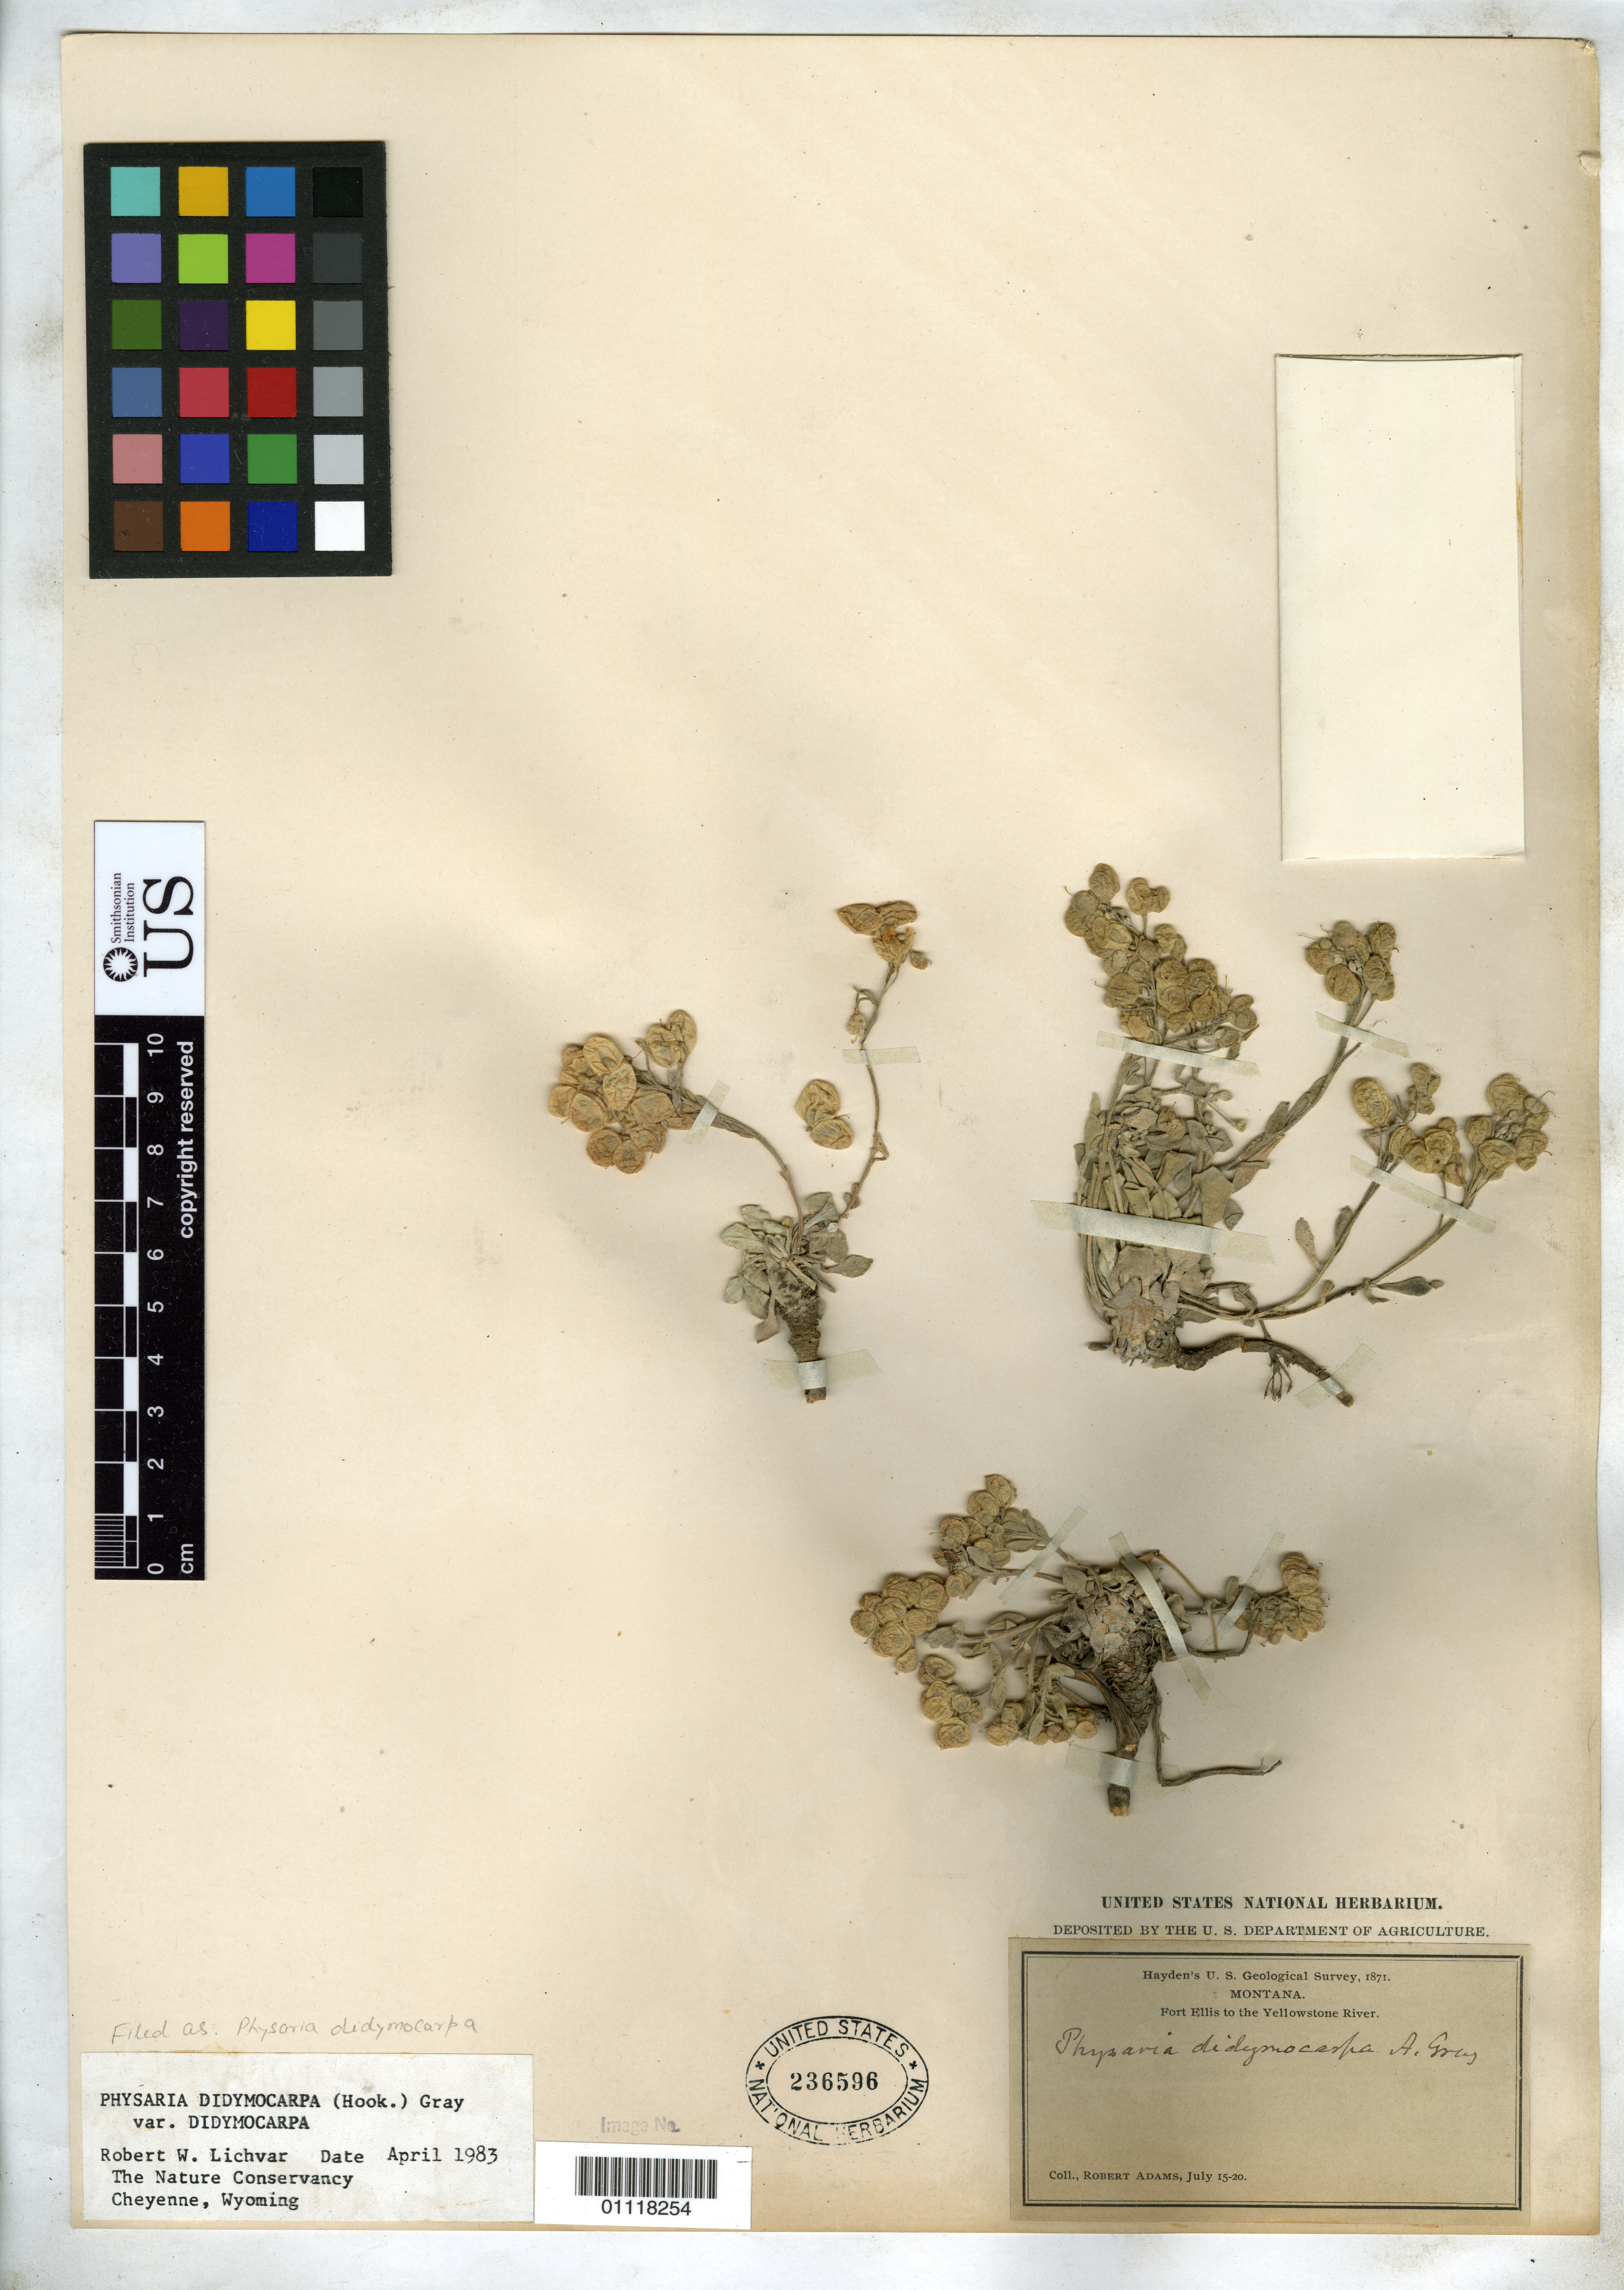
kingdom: Plantae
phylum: Tracheophyta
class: Magnoliopsida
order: Brassicales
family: Brassicaceae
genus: Physaria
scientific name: Physaria didymocarpa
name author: (Hook.) A. Gray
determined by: Lichvar, R. W.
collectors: R. Adams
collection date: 1871-07-15/1871-07-20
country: United States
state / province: Montana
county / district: Gallatin / Park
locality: Fort Ellis to the Yellowstone River.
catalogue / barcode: US 236596